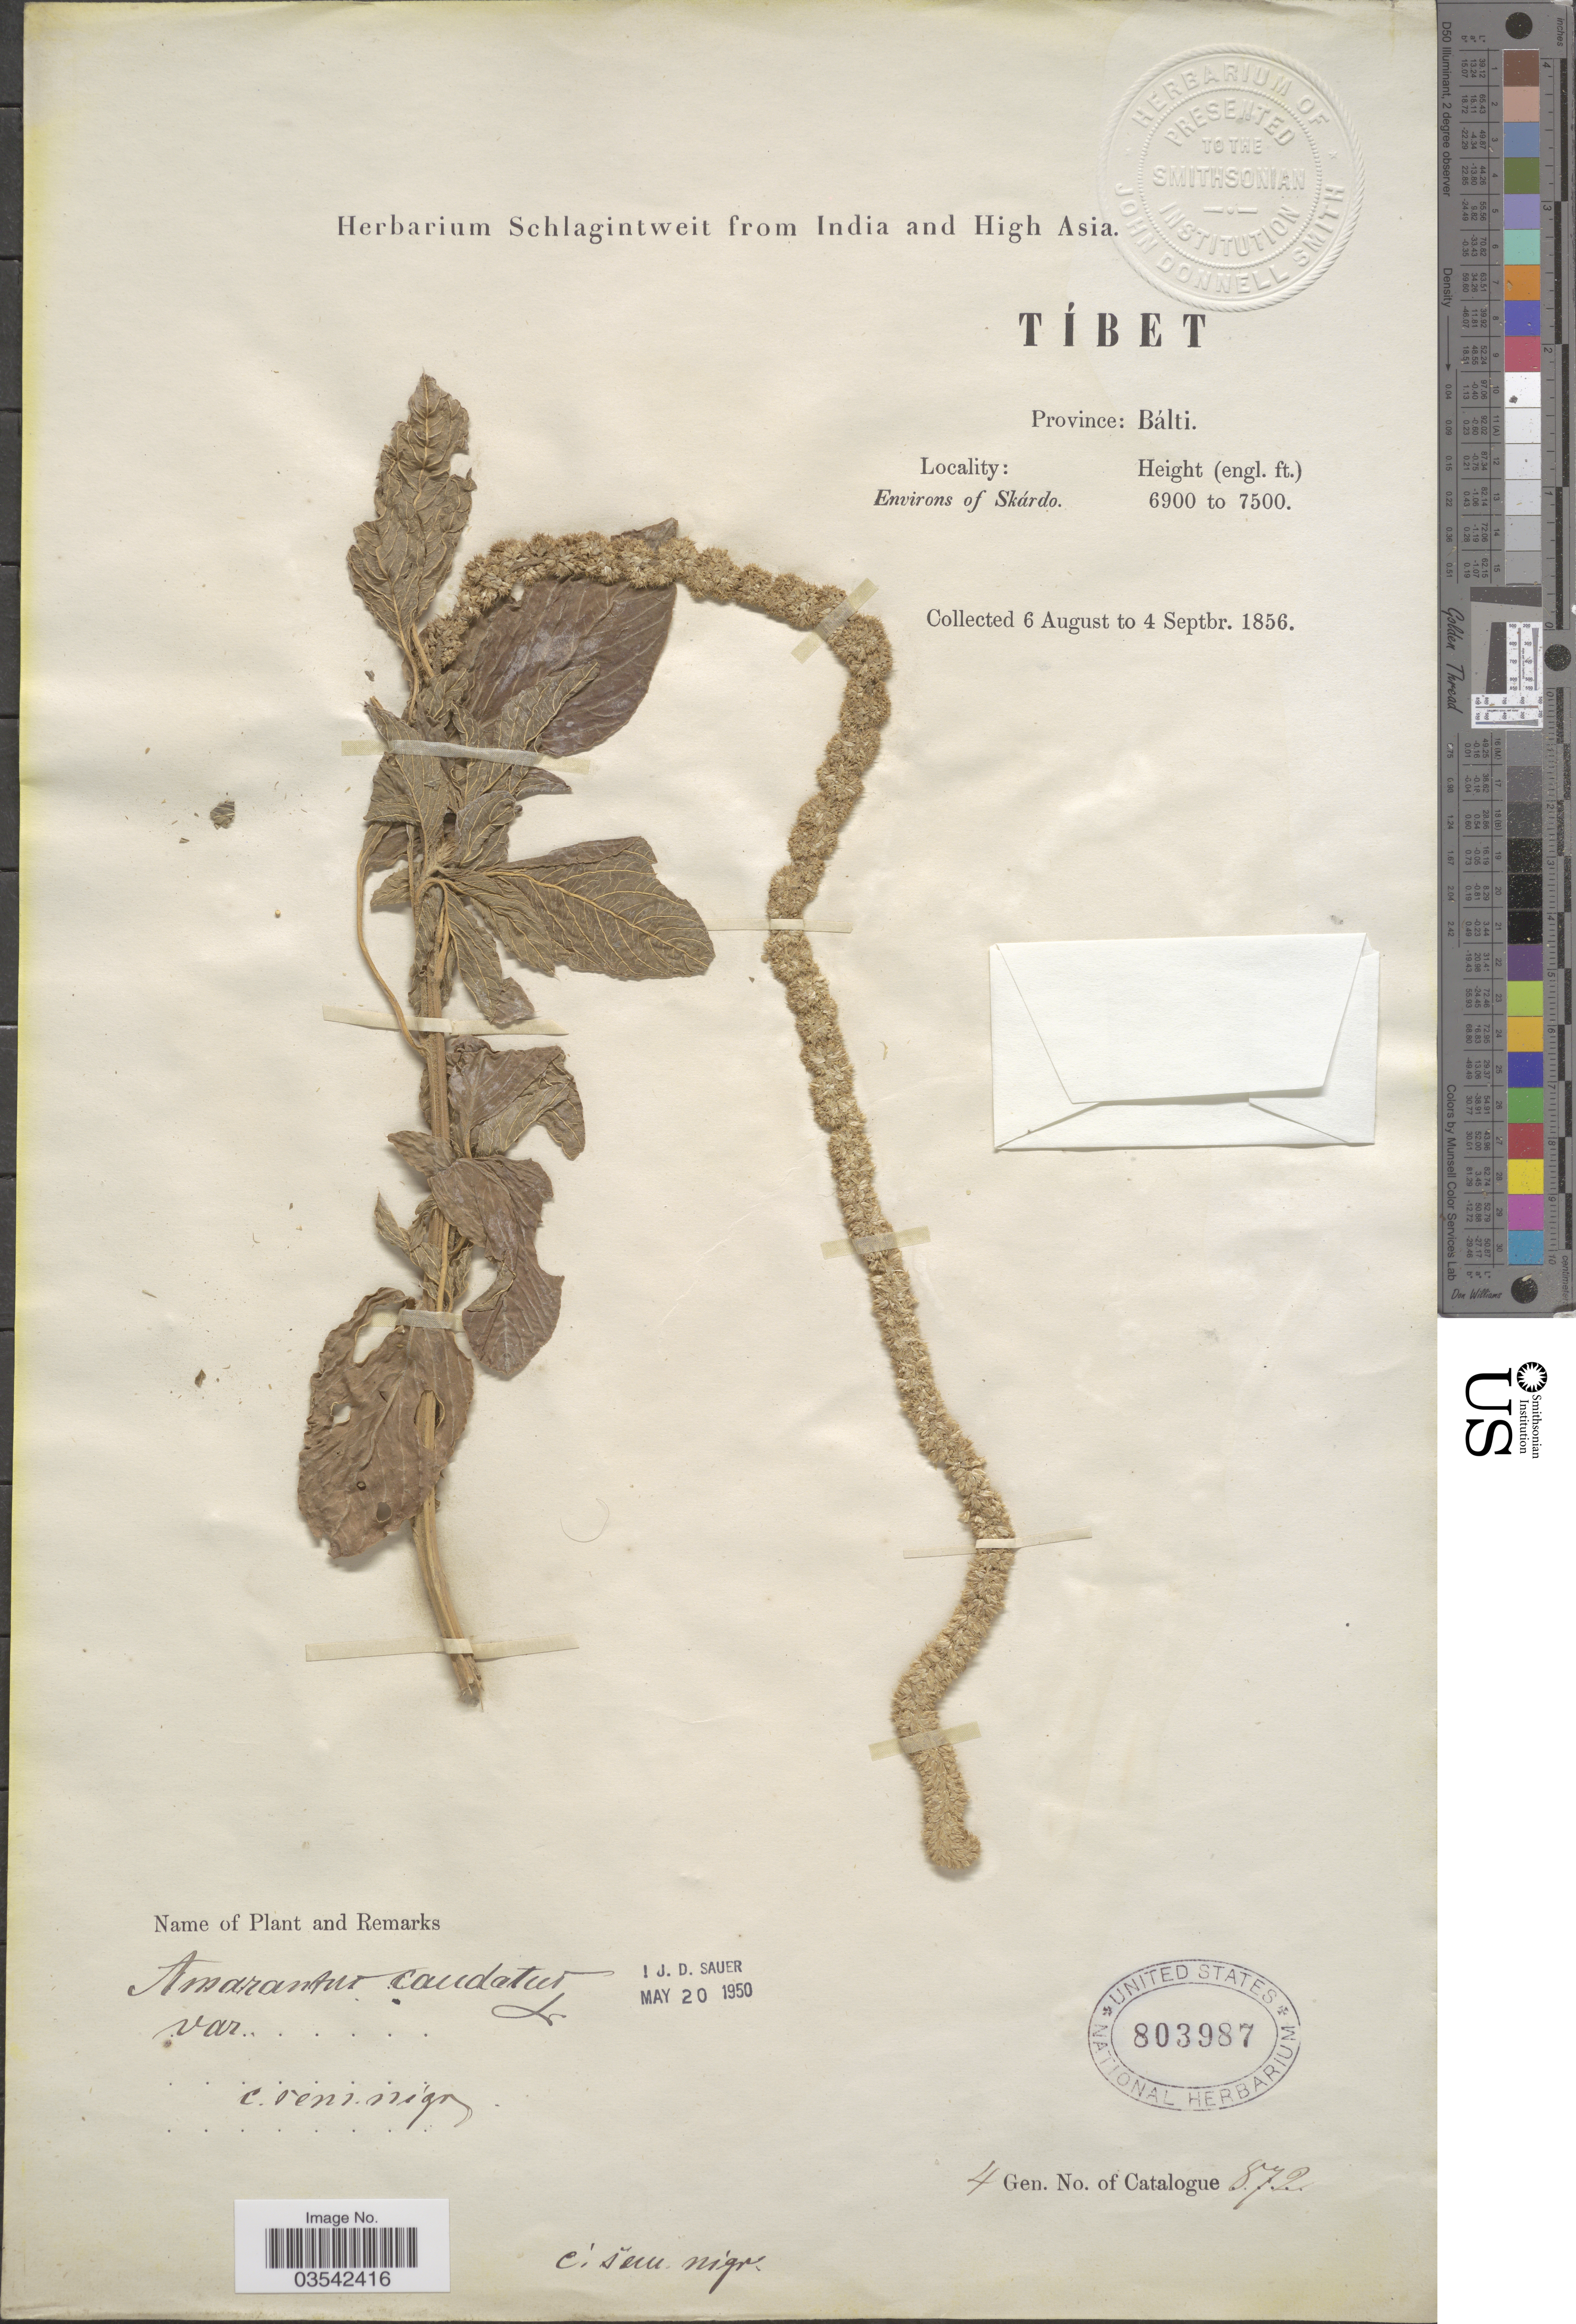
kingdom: Plantae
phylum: Tracheophyta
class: Magnoliopsida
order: Caryophyllales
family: Amaranthaceae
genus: Amaranthus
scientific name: Amaranthus caudatus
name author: L.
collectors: ex herb. Schlagintweit from India and High Asia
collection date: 1956-08-06/1956-09-04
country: China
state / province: Xizang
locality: Tíbet. Province: Bálti. Environs of Skárdo.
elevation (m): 2103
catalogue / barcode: US 803987